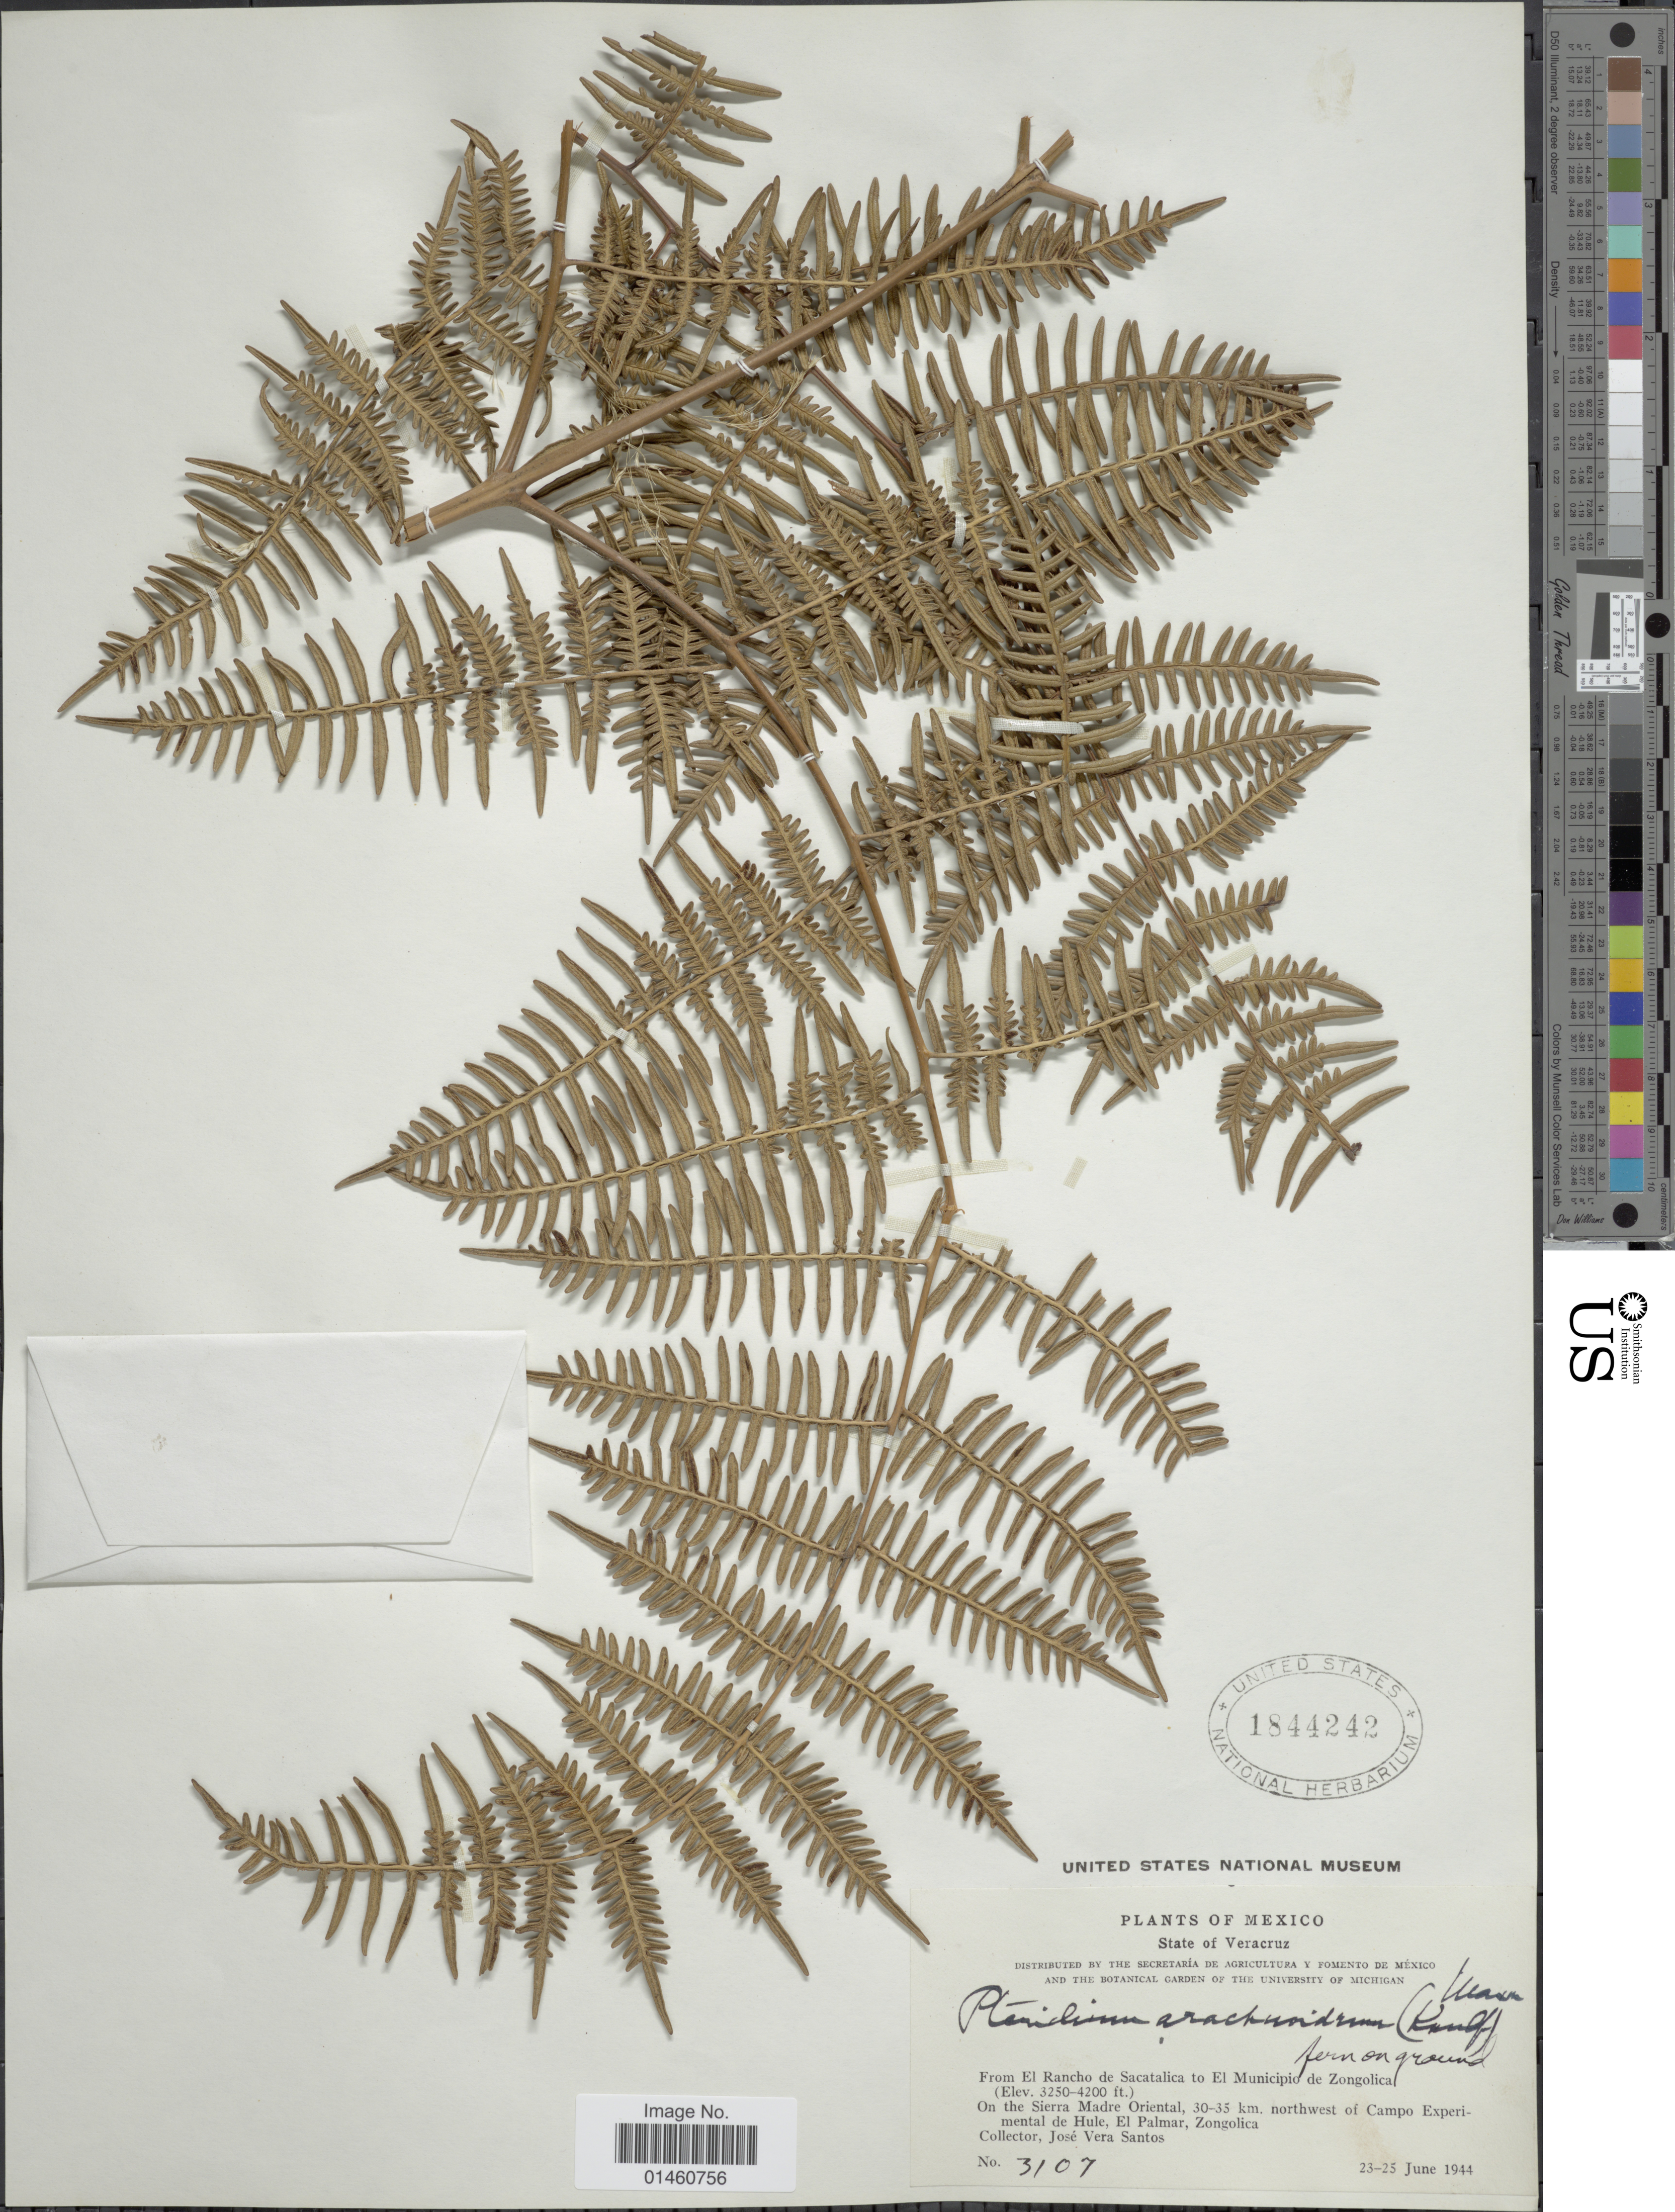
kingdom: Plantae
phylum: Tracheophyta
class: Polypodiopsida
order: Polypodiales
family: Dennstaedtiaceae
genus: Pteridium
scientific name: Pteridium aquilinum var. arachnoideum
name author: (Kaulf.) Herter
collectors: J. V. Santos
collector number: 3107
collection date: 1944-06-23/1944-06-25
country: Mexico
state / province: Veracruz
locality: Veracruz, from El Rancho de Sacatalica to El Municipio de Zongolica. On the Sierra Madre Oriental, 30-35 km. northwest of Campo Experimental de Hule,El Palmar, Zongolica.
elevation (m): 991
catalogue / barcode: US 1844242